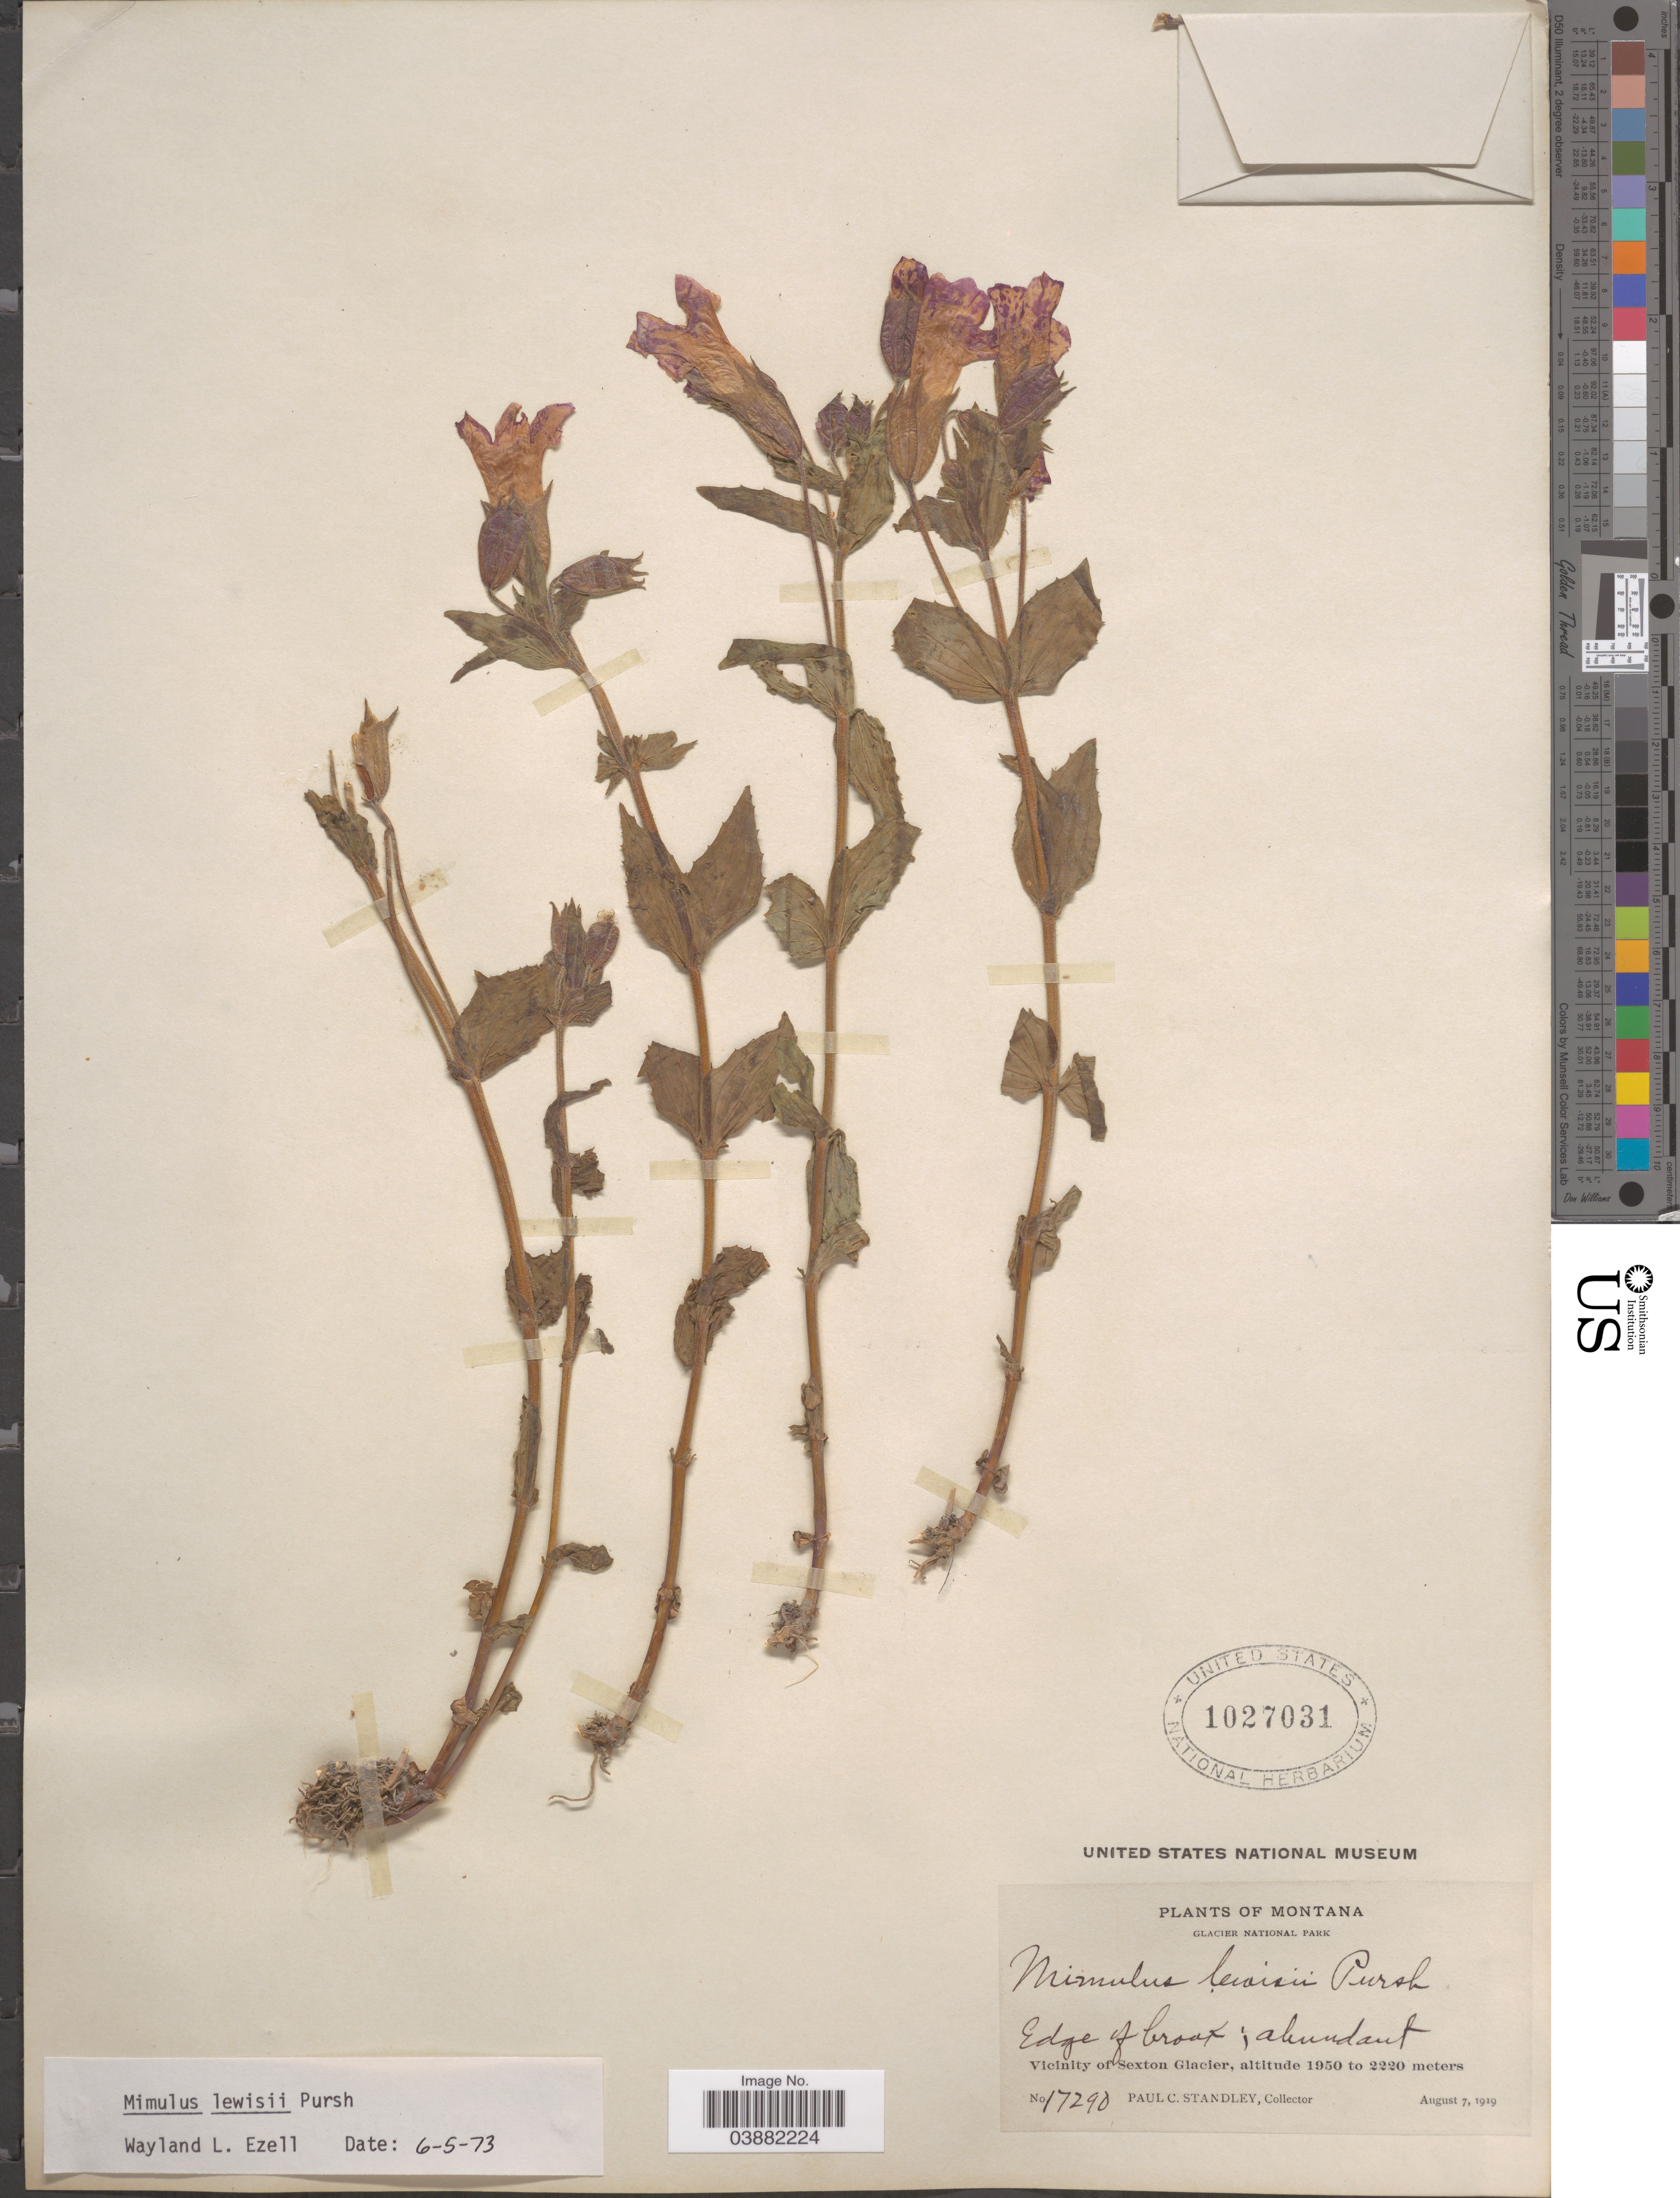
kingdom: Plantae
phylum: Tracheophyta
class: Magnoliopsida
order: Lamiales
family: Phrymaceae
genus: Mimulus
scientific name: Mimulus lewisii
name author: Pursh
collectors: P. C. Standley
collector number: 17290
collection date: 1919-08-07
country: United States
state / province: Montana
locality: Glacier National Park. Edge of brook. Vicinity of Sexton Glacier.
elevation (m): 1950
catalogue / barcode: US 1027031